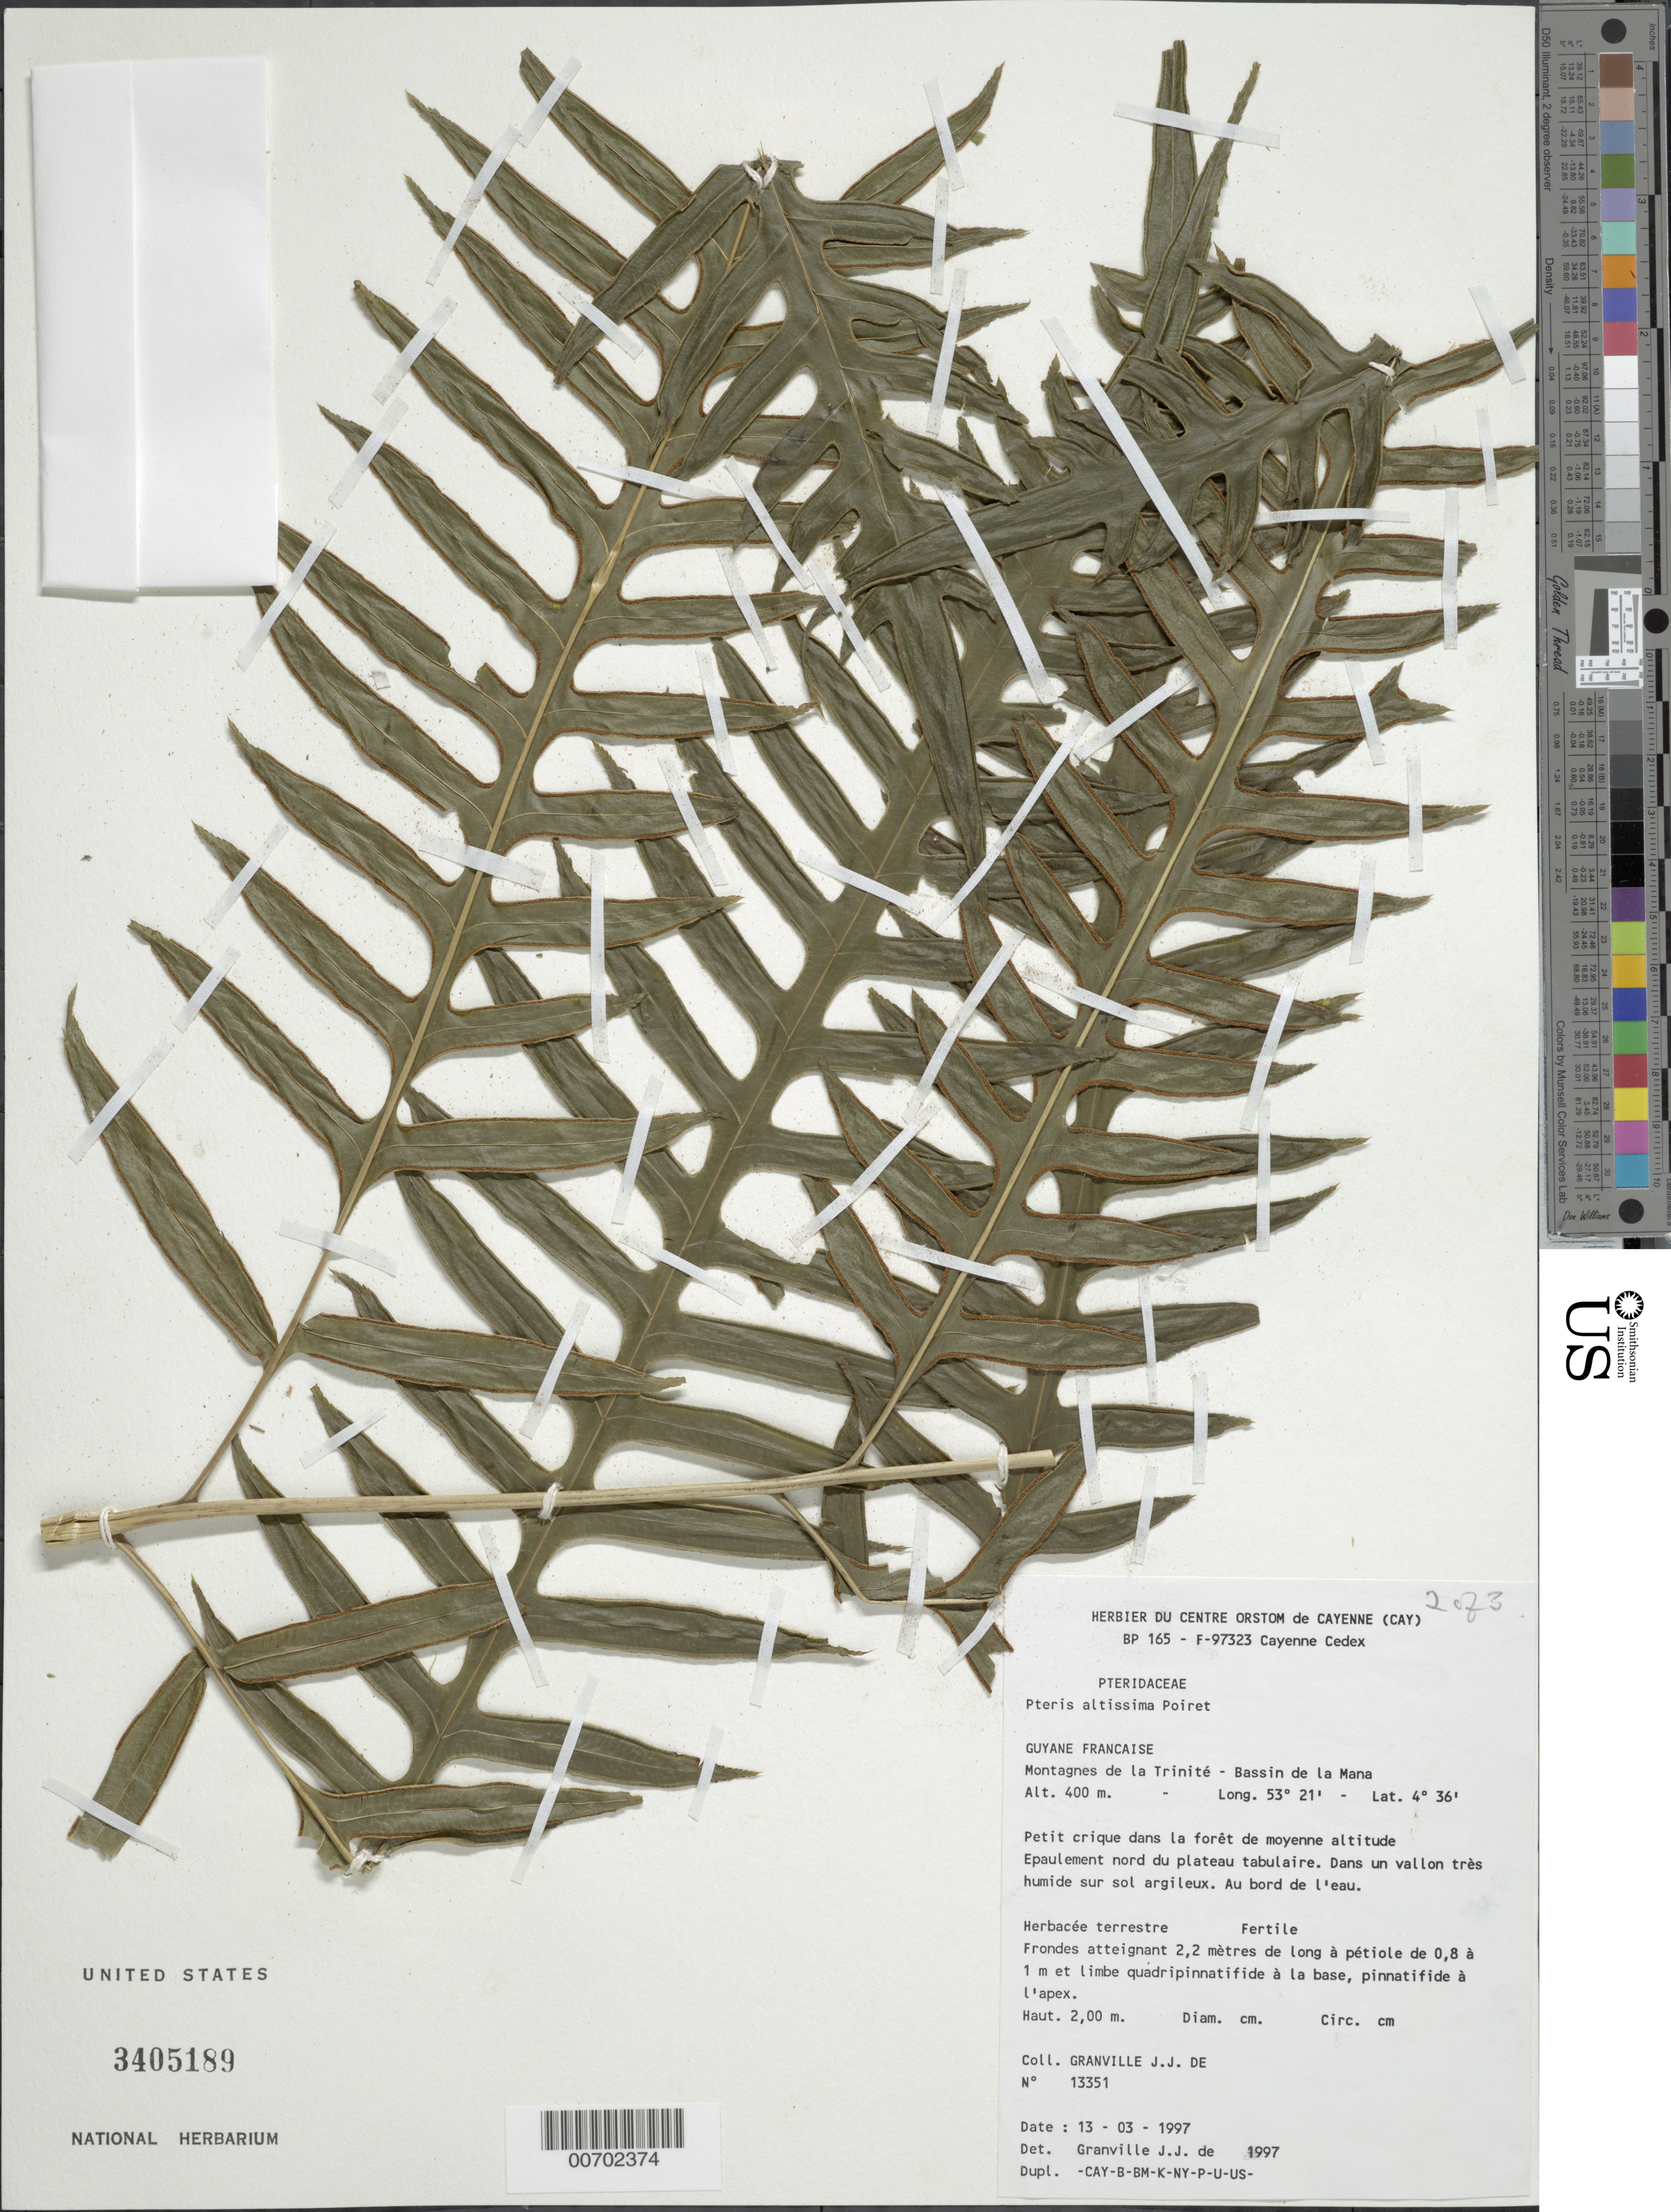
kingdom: Plantae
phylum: Tracheophyta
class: Polypodiopsida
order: Polypodiales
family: Pteridaceae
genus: Pteris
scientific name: Pteris altissima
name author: Poir.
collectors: J.-J. de Granville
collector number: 13351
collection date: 1997-03-13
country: French Guiana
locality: Montagnes de la Trinite - Bassin de la Mana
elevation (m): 400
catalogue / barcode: US 3405189